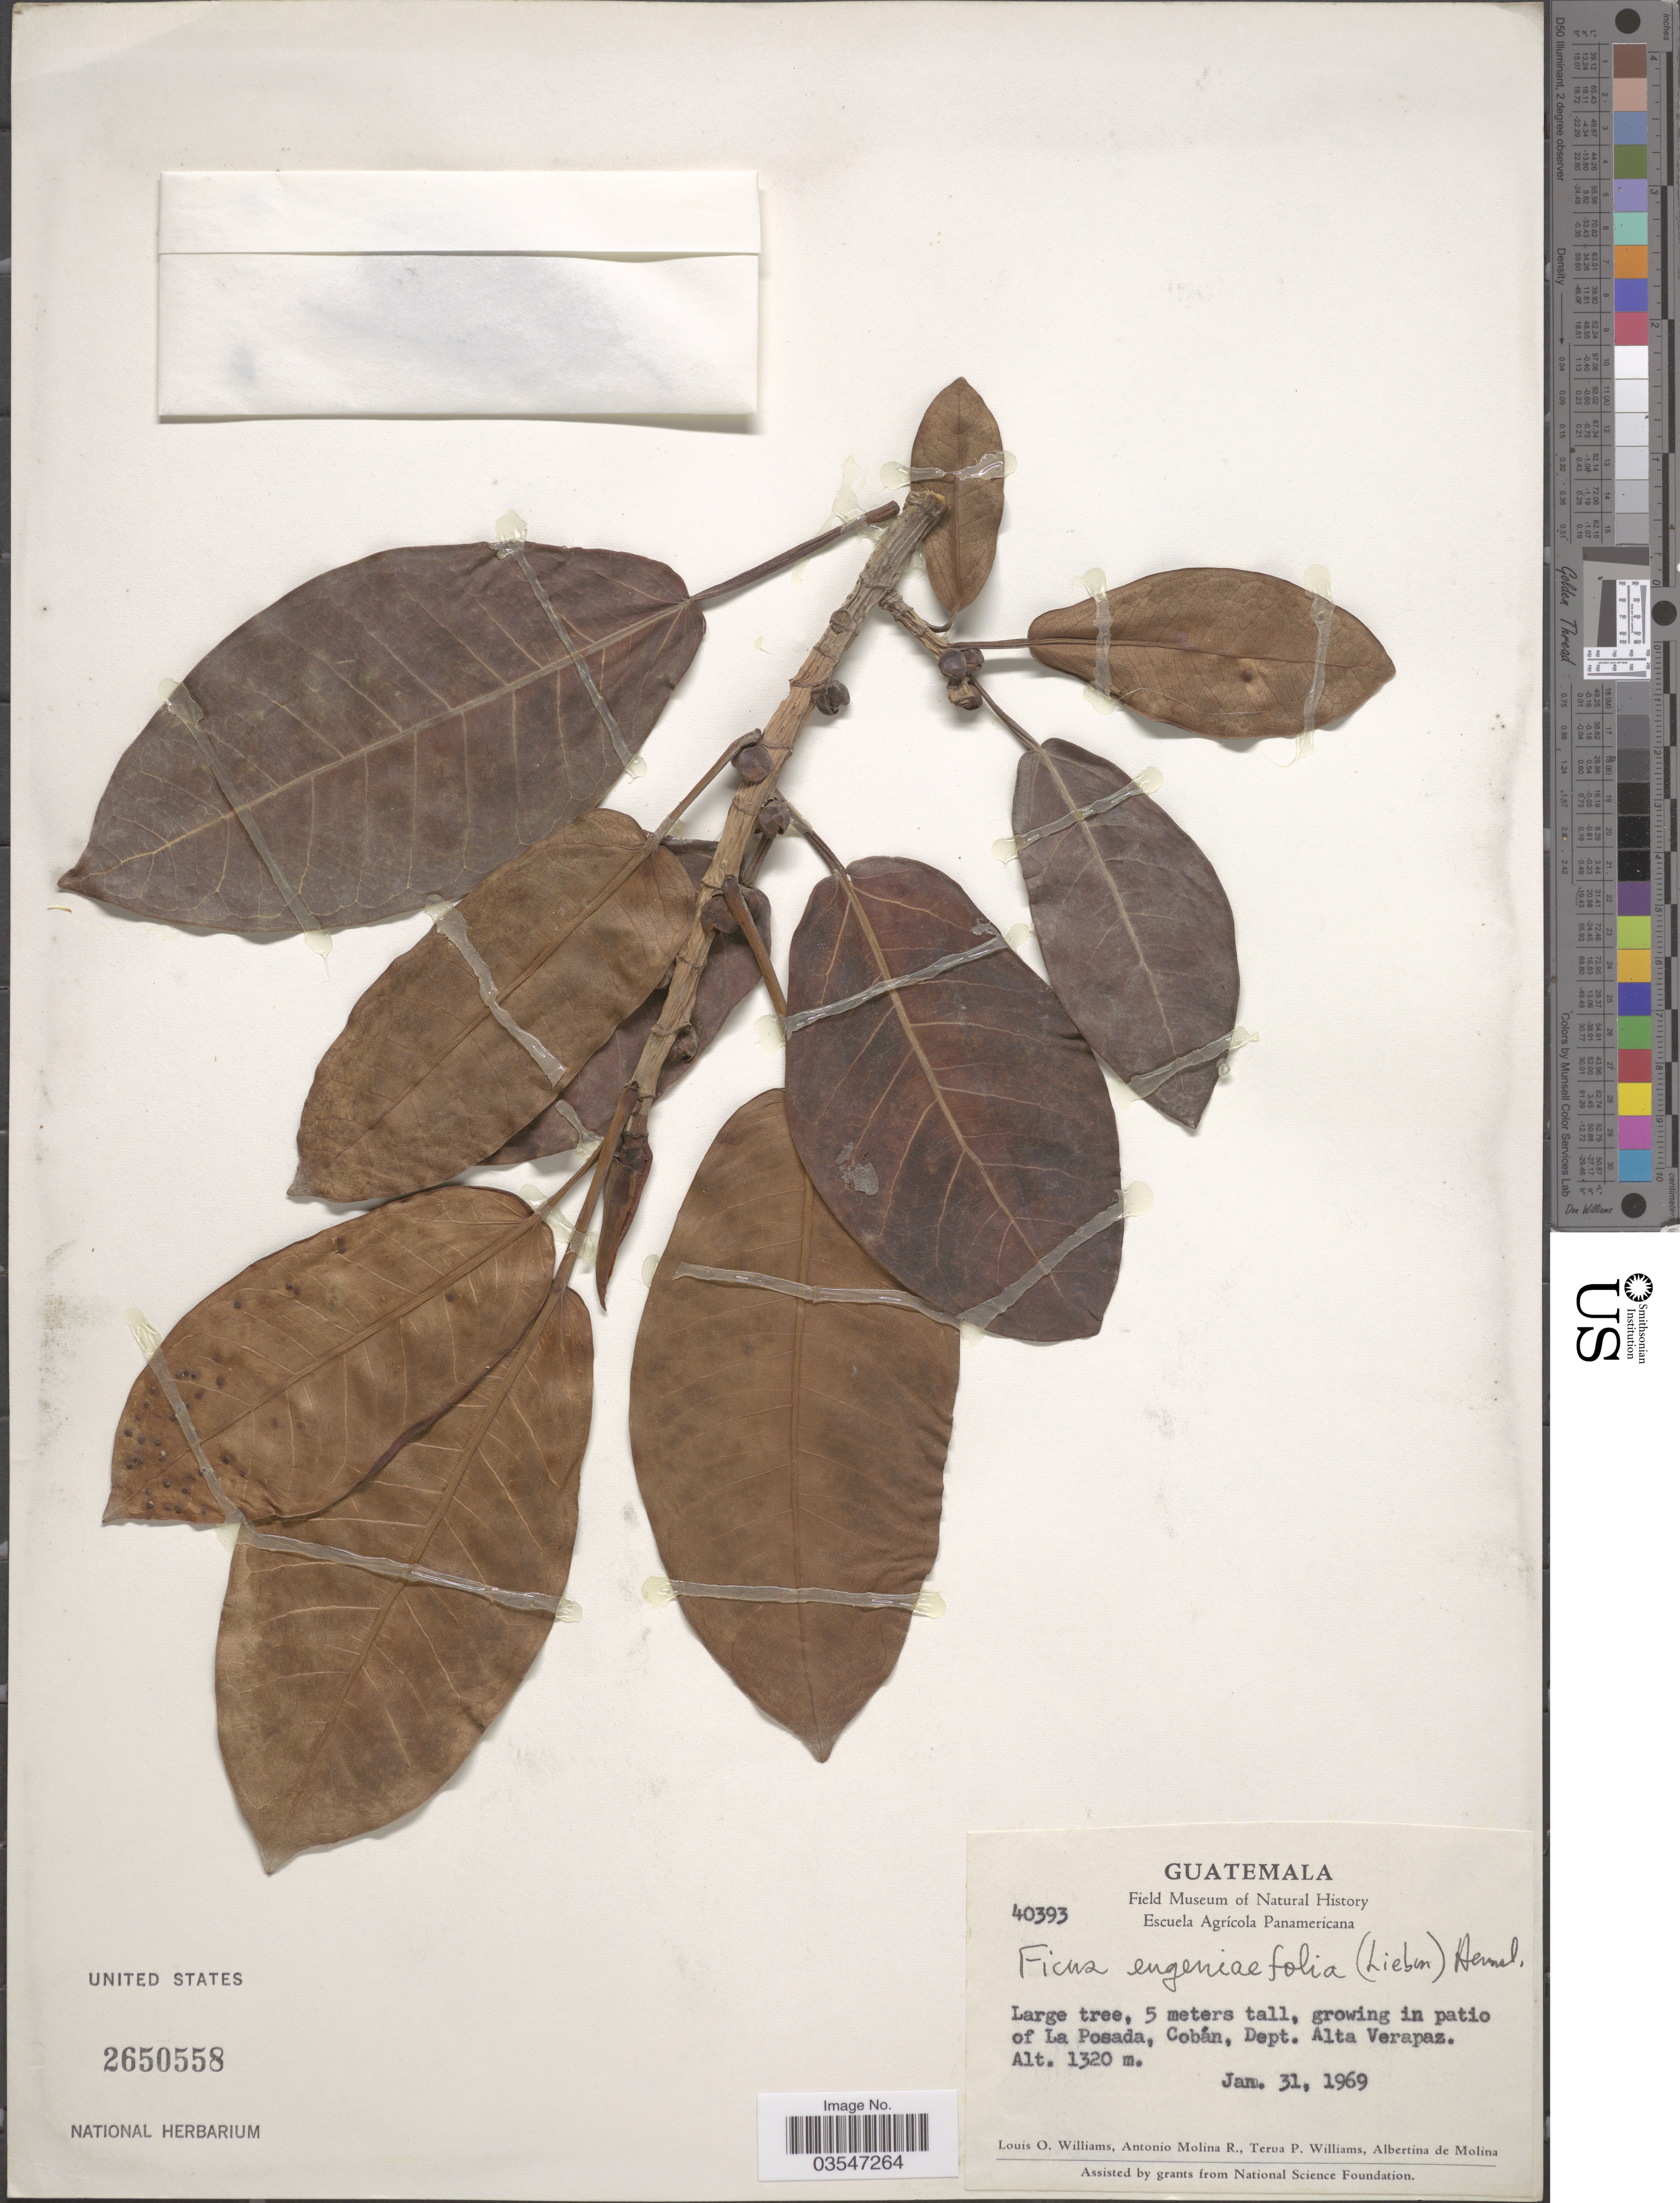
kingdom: Plantae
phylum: Tracheophyta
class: Magnoliopsida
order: Rosales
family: Moraceae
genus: Ficus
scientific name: Ficus eugeniifolia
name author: Hemsl.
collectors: L. O. Williams, A. Molina R., T. P. Williams & A. R. Molina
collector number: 40393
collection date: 1969-01-31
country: Guatemala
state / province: Alta Verapaz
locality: Patio of La Posada, Cobán, Dept. Alta Verapaz.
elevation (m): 1320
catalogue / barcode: US 2650558